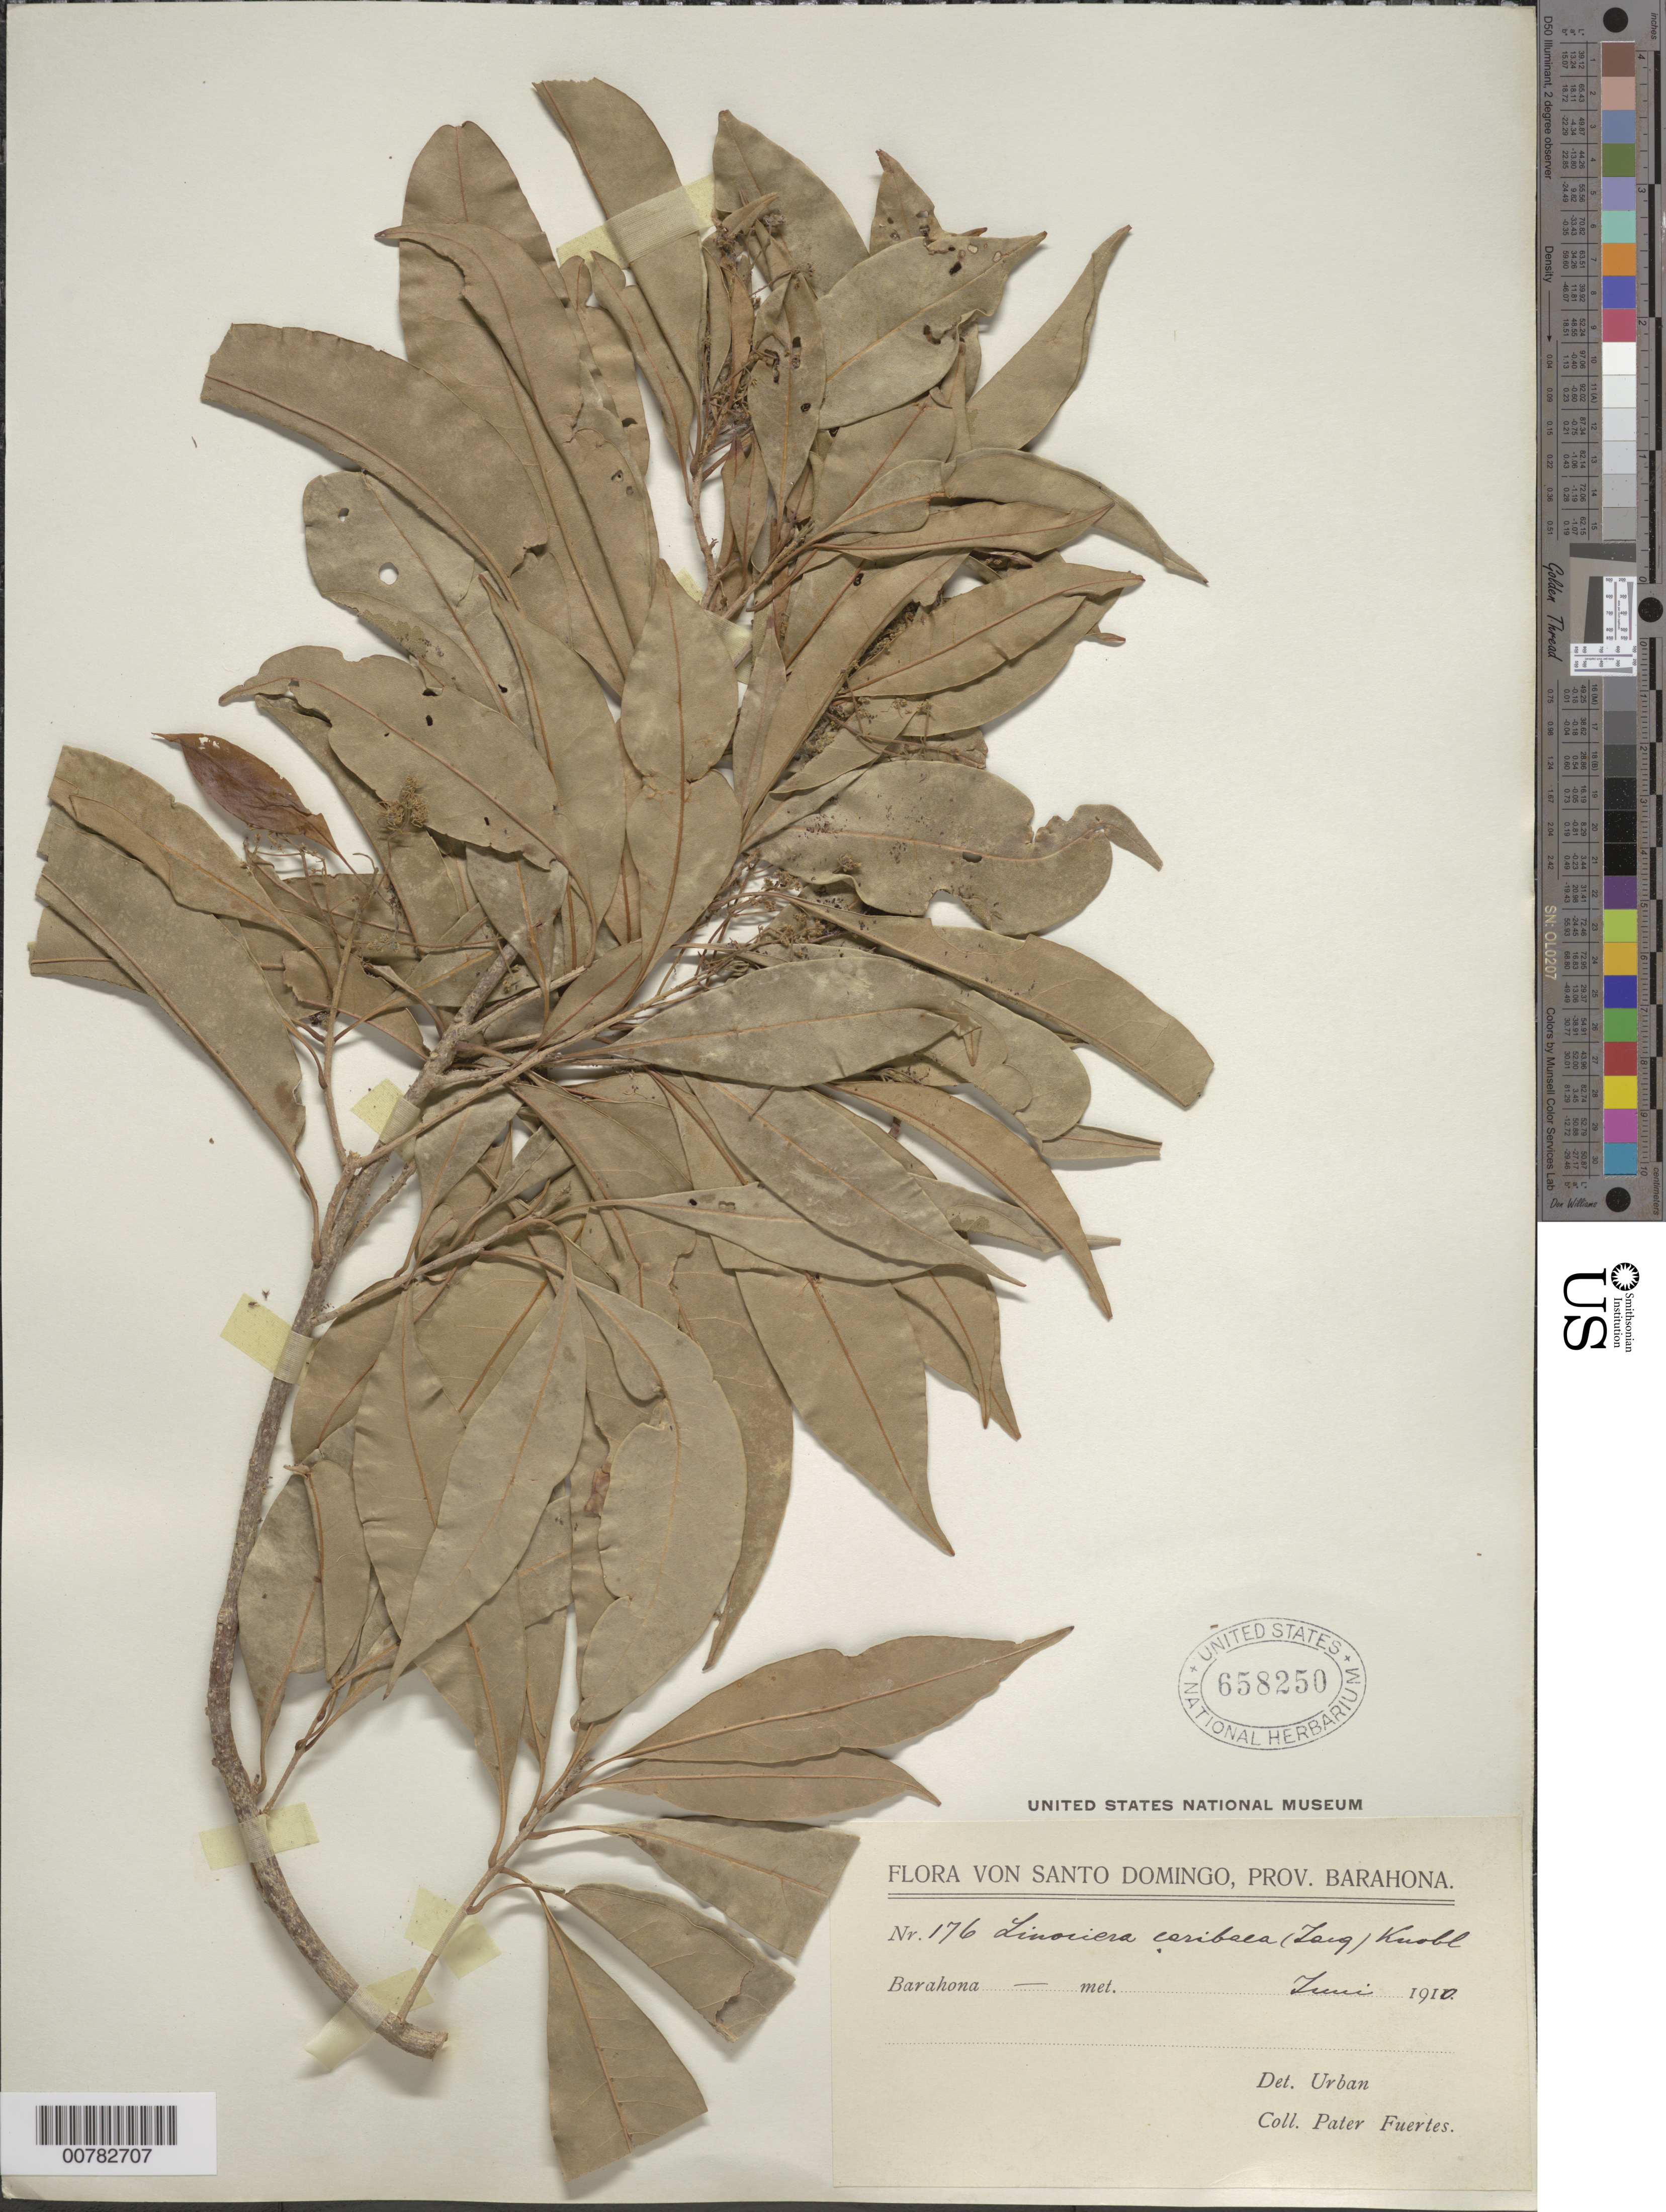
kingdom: Plantae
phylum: Tracheophyta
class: Magnoliopsida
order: Lamiales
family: Oleaceae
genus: Chionanthus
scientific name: Chionanthus domingensis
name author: Lam.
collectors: M. D. Fuertes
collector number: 176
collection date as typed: Jun 1910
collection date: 1910-06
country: Dominican Republic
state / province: Barahona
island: Hispaniola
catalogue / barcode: US 658250